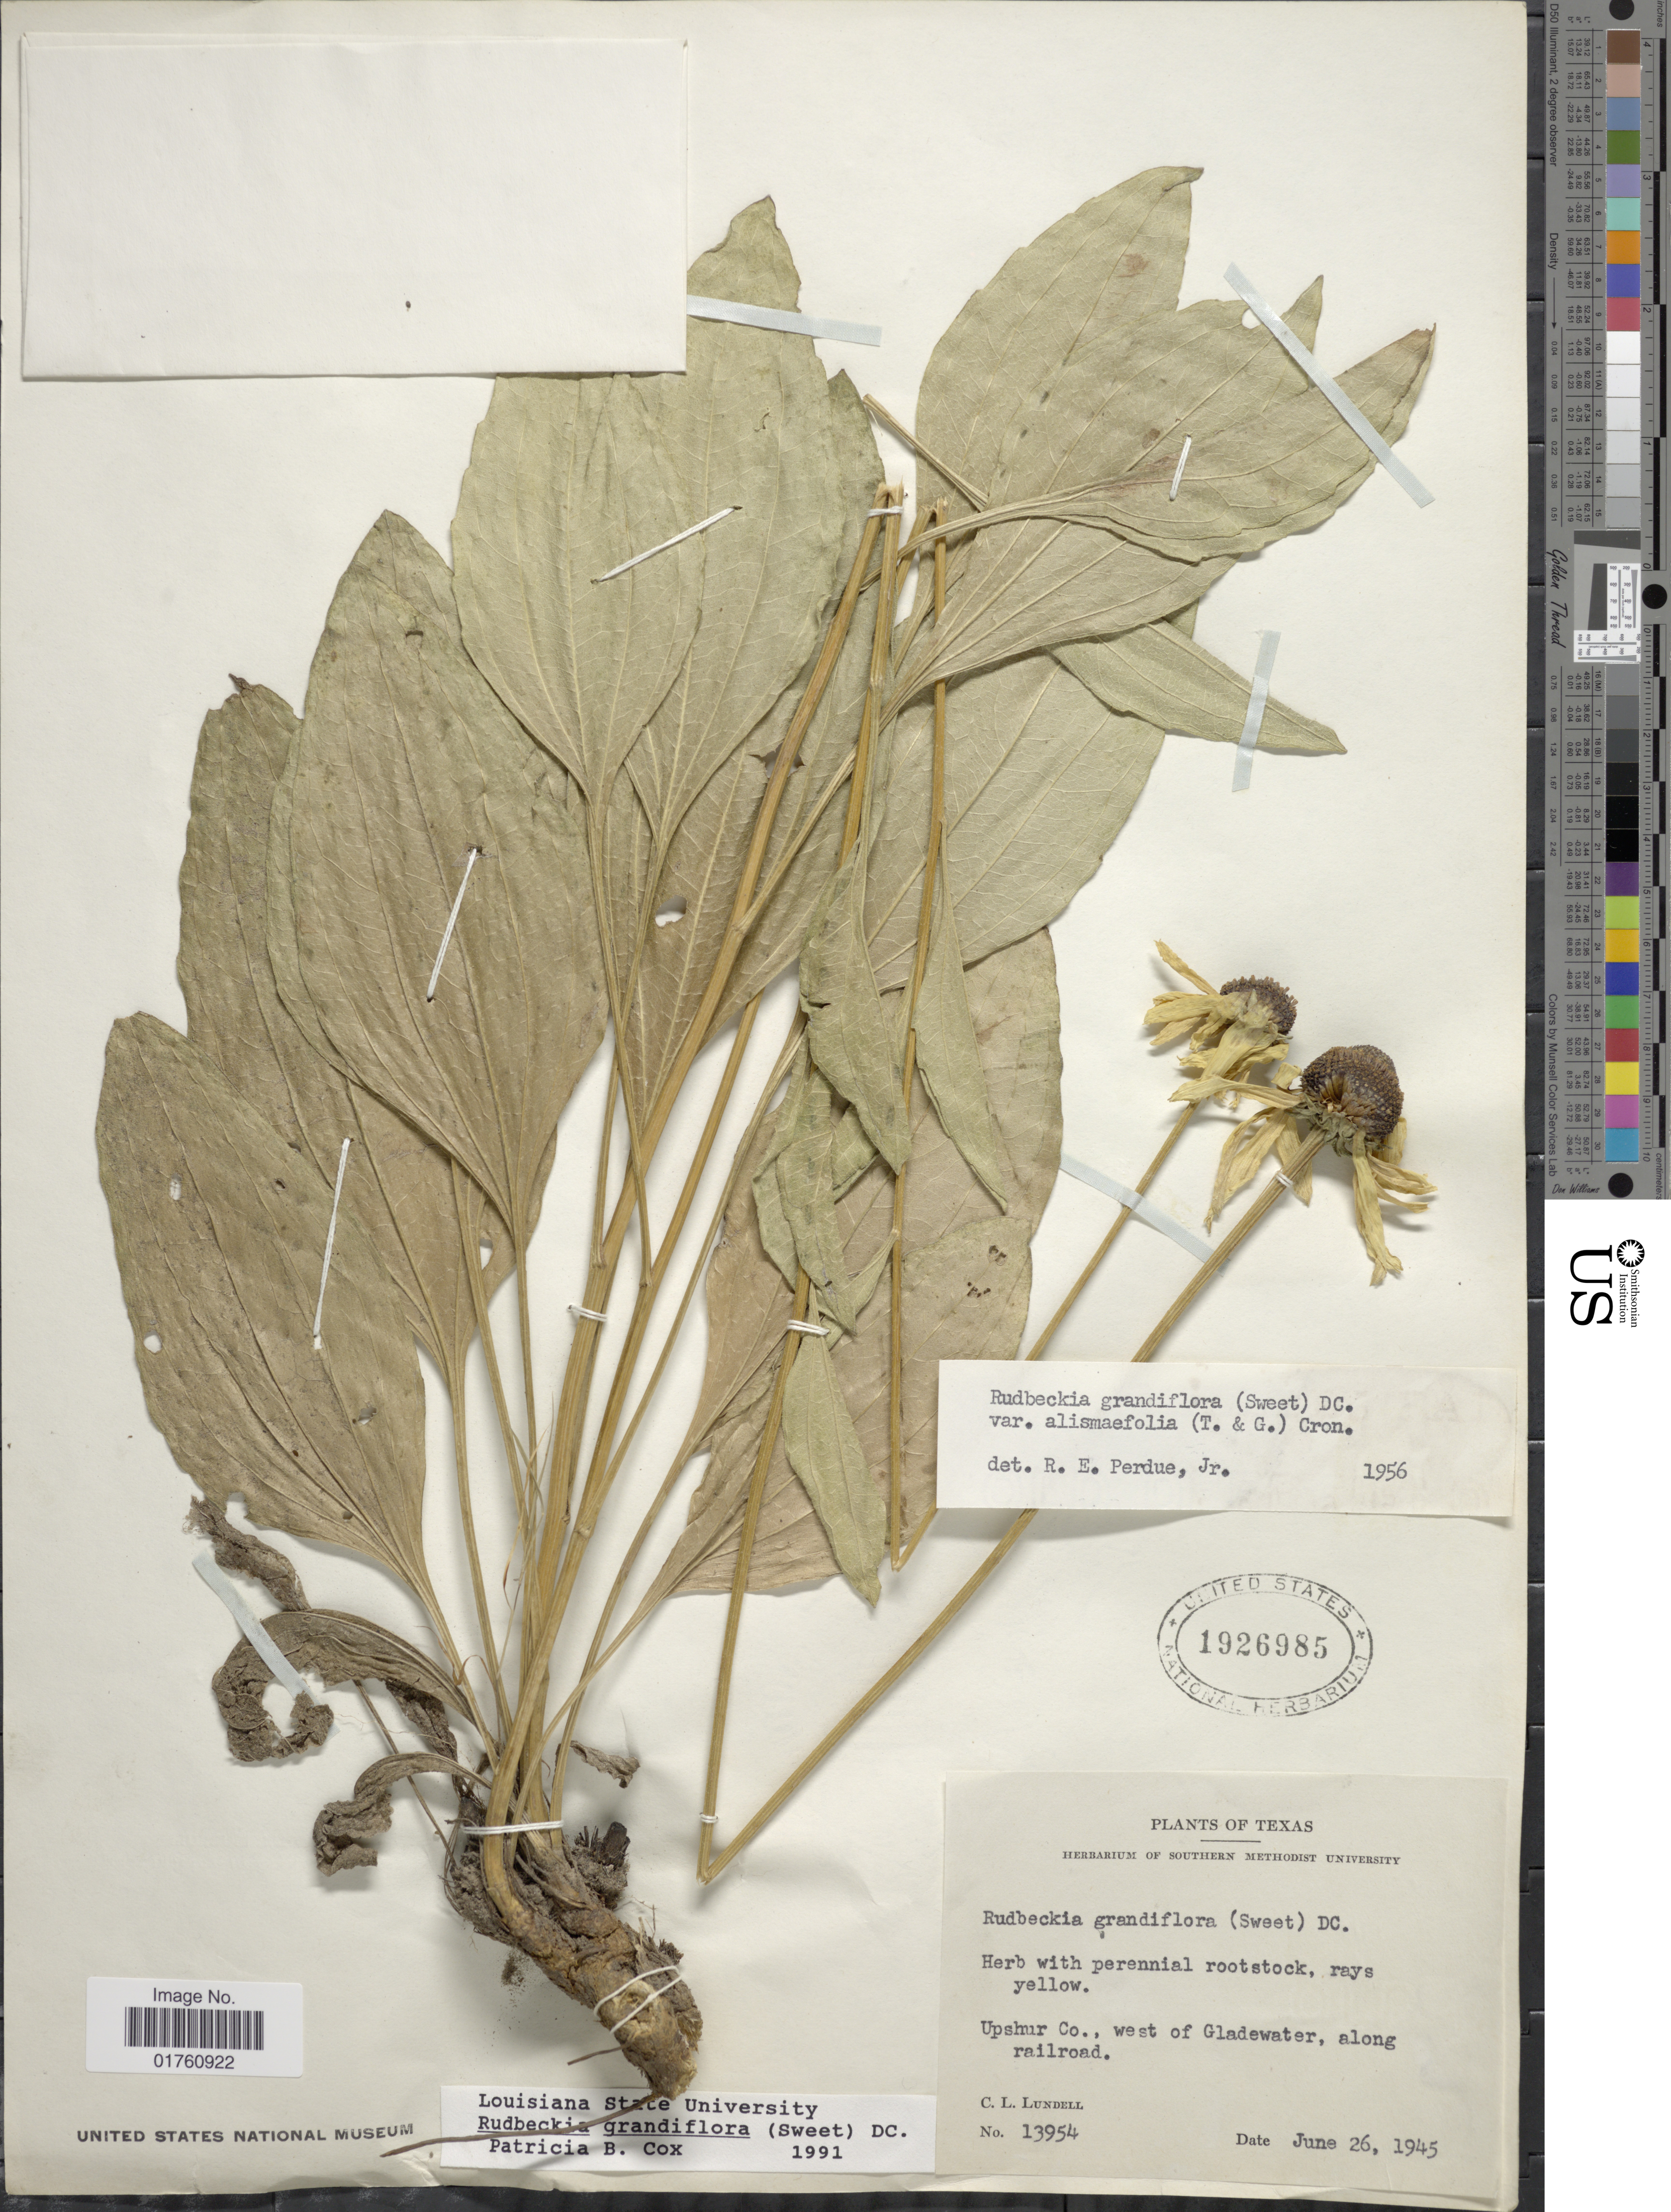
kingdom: Plantae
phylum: Tracheophyta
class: Magnoliopsida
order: Asterales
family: Asteraceae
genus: Rudbeckia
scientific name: Rudbeckia grandiflora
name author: (Sweet) J.F. Gmel. ex DC.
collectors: C. L. Lundell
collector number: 13954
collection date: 1945-06-26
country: United States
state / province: Texas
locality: Upshur Co., west of Gladewater, along railroad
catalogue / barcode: US 1926985